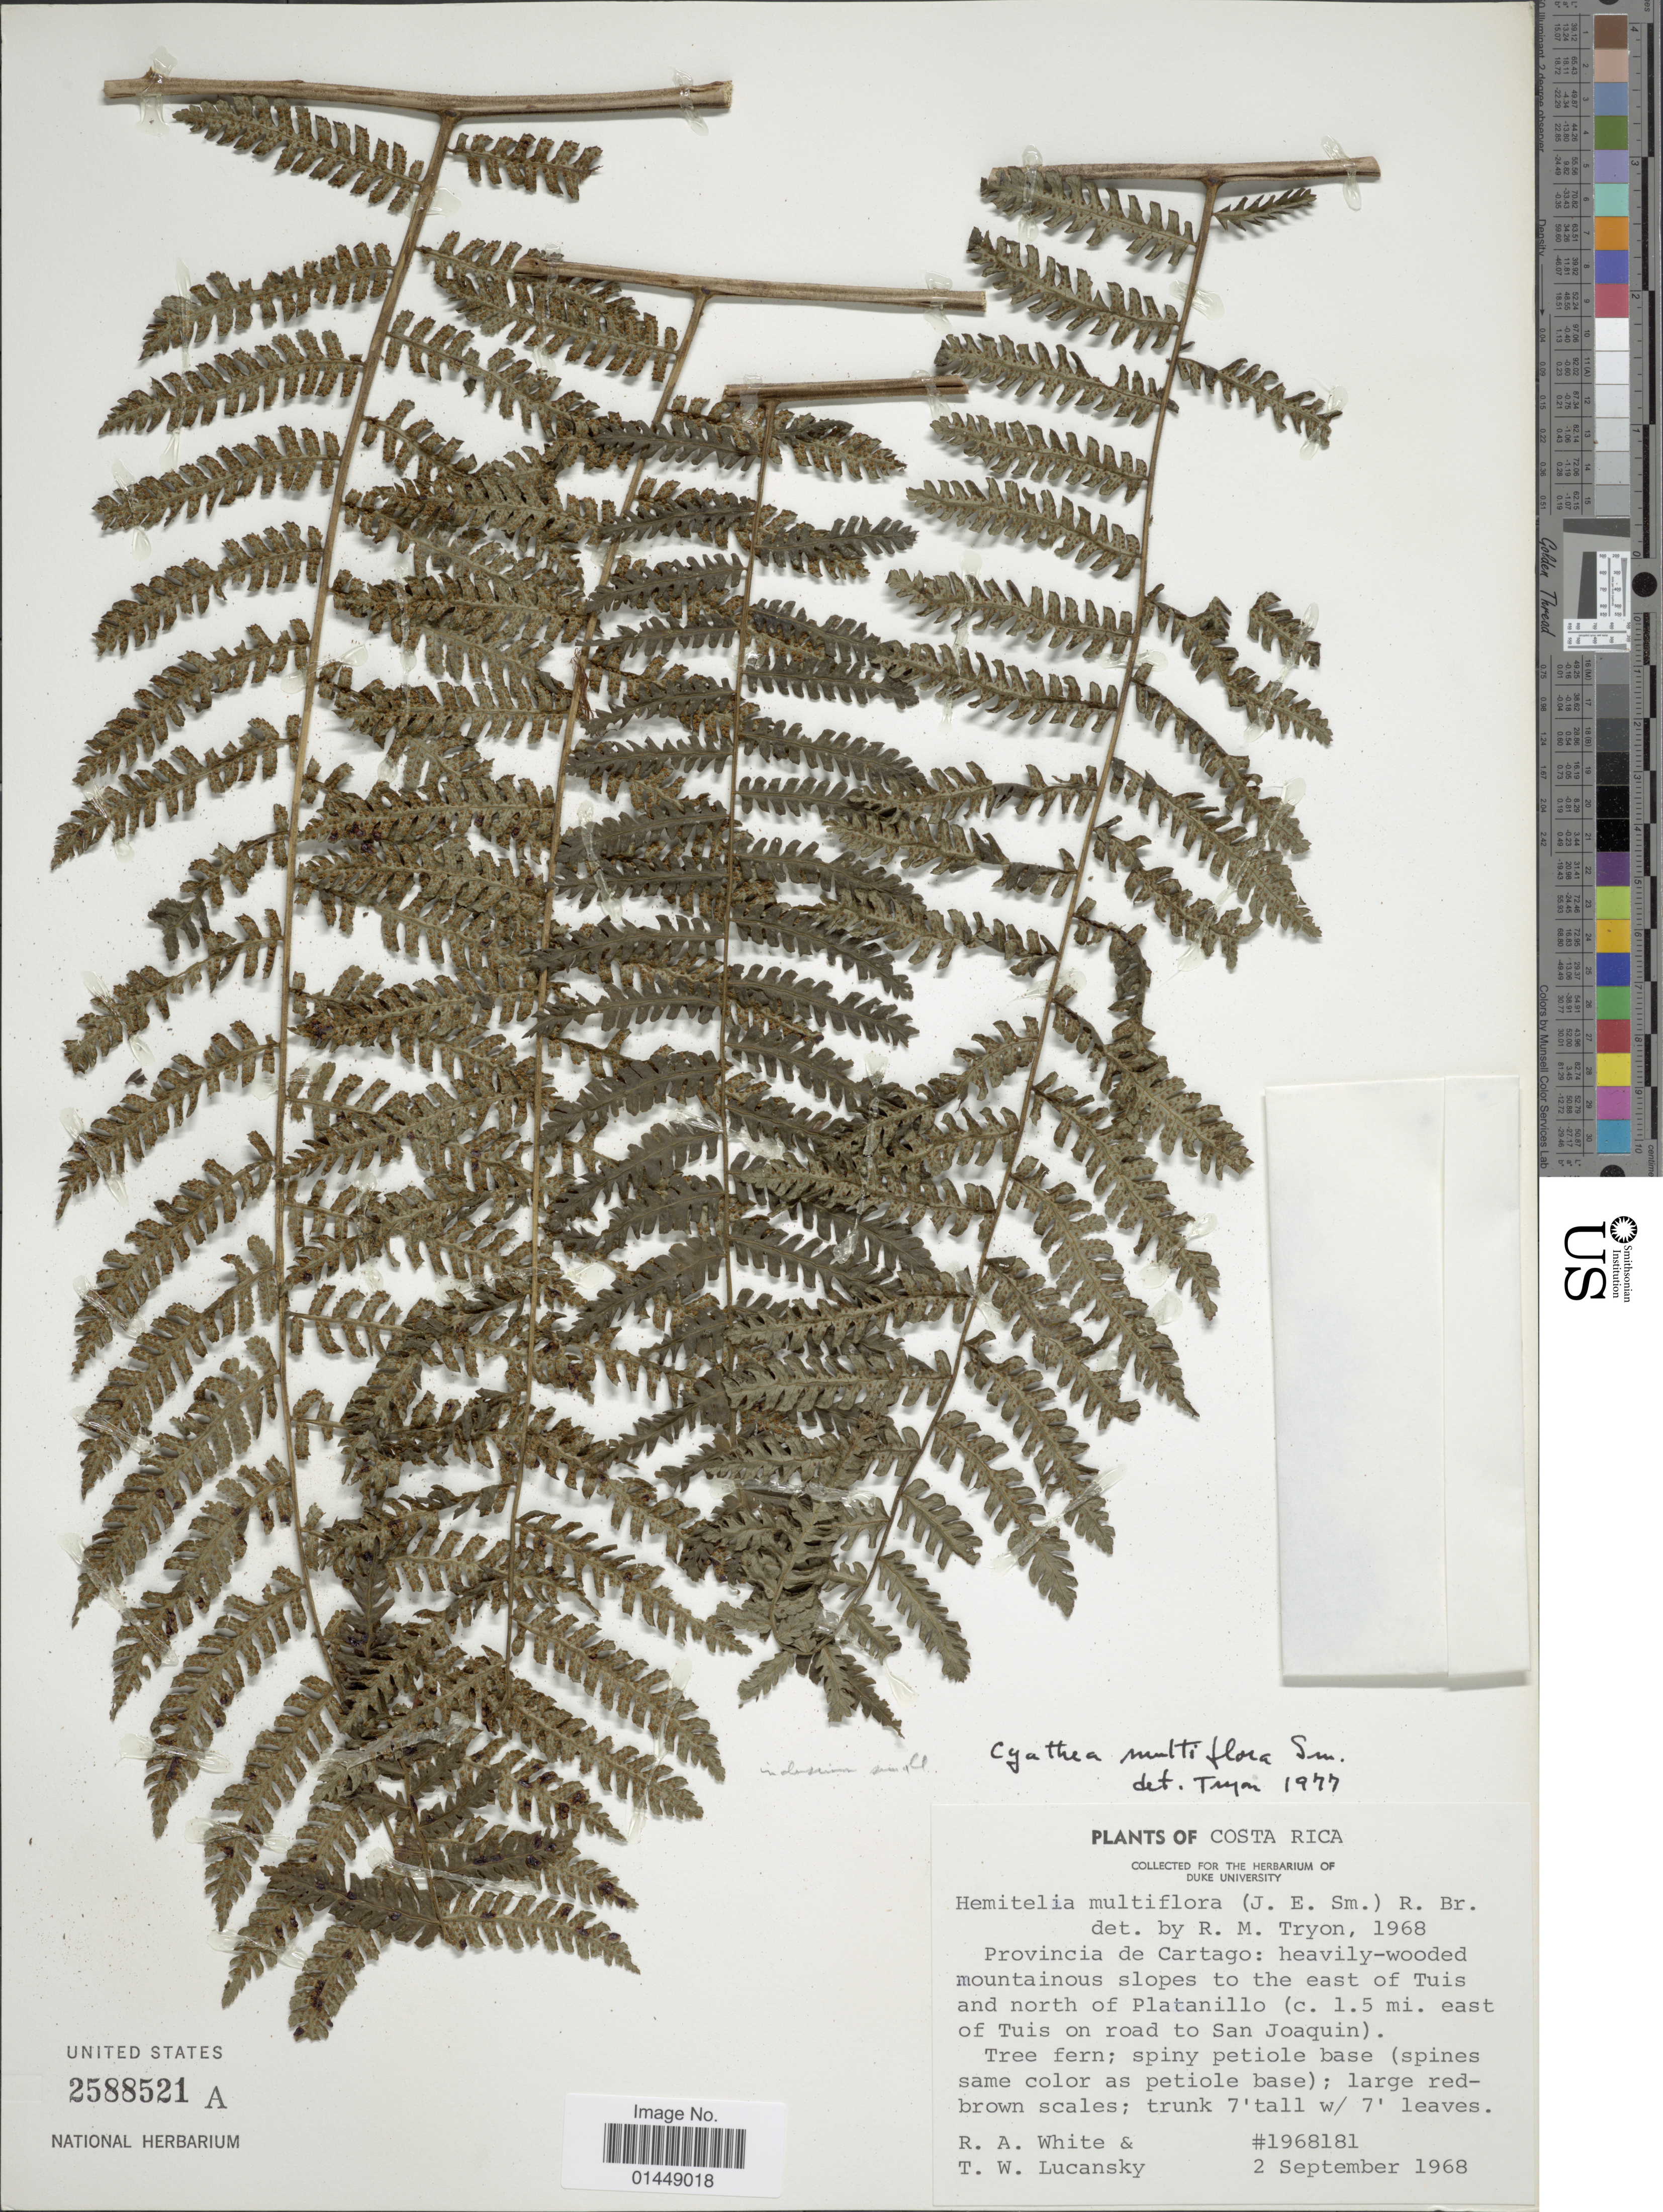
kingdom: Plantae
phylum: Tracheophyta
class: Polypodiopsida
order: Cyatheales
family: Cyatheaceae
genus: Cyathea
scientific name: Cyathea multiflora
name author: Sm.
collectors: R. A. White & T. Lucansky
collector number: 1968181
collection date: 1968-09-02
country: Costa Rica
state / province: Cartago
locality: Provincia de Cartago: heavily-wooded mountainous slopes to the east of Tuis and north of Platanillo (c. 1.5 mi. east of Tuis on road to San Joaquin)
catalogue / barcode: US 2588521A